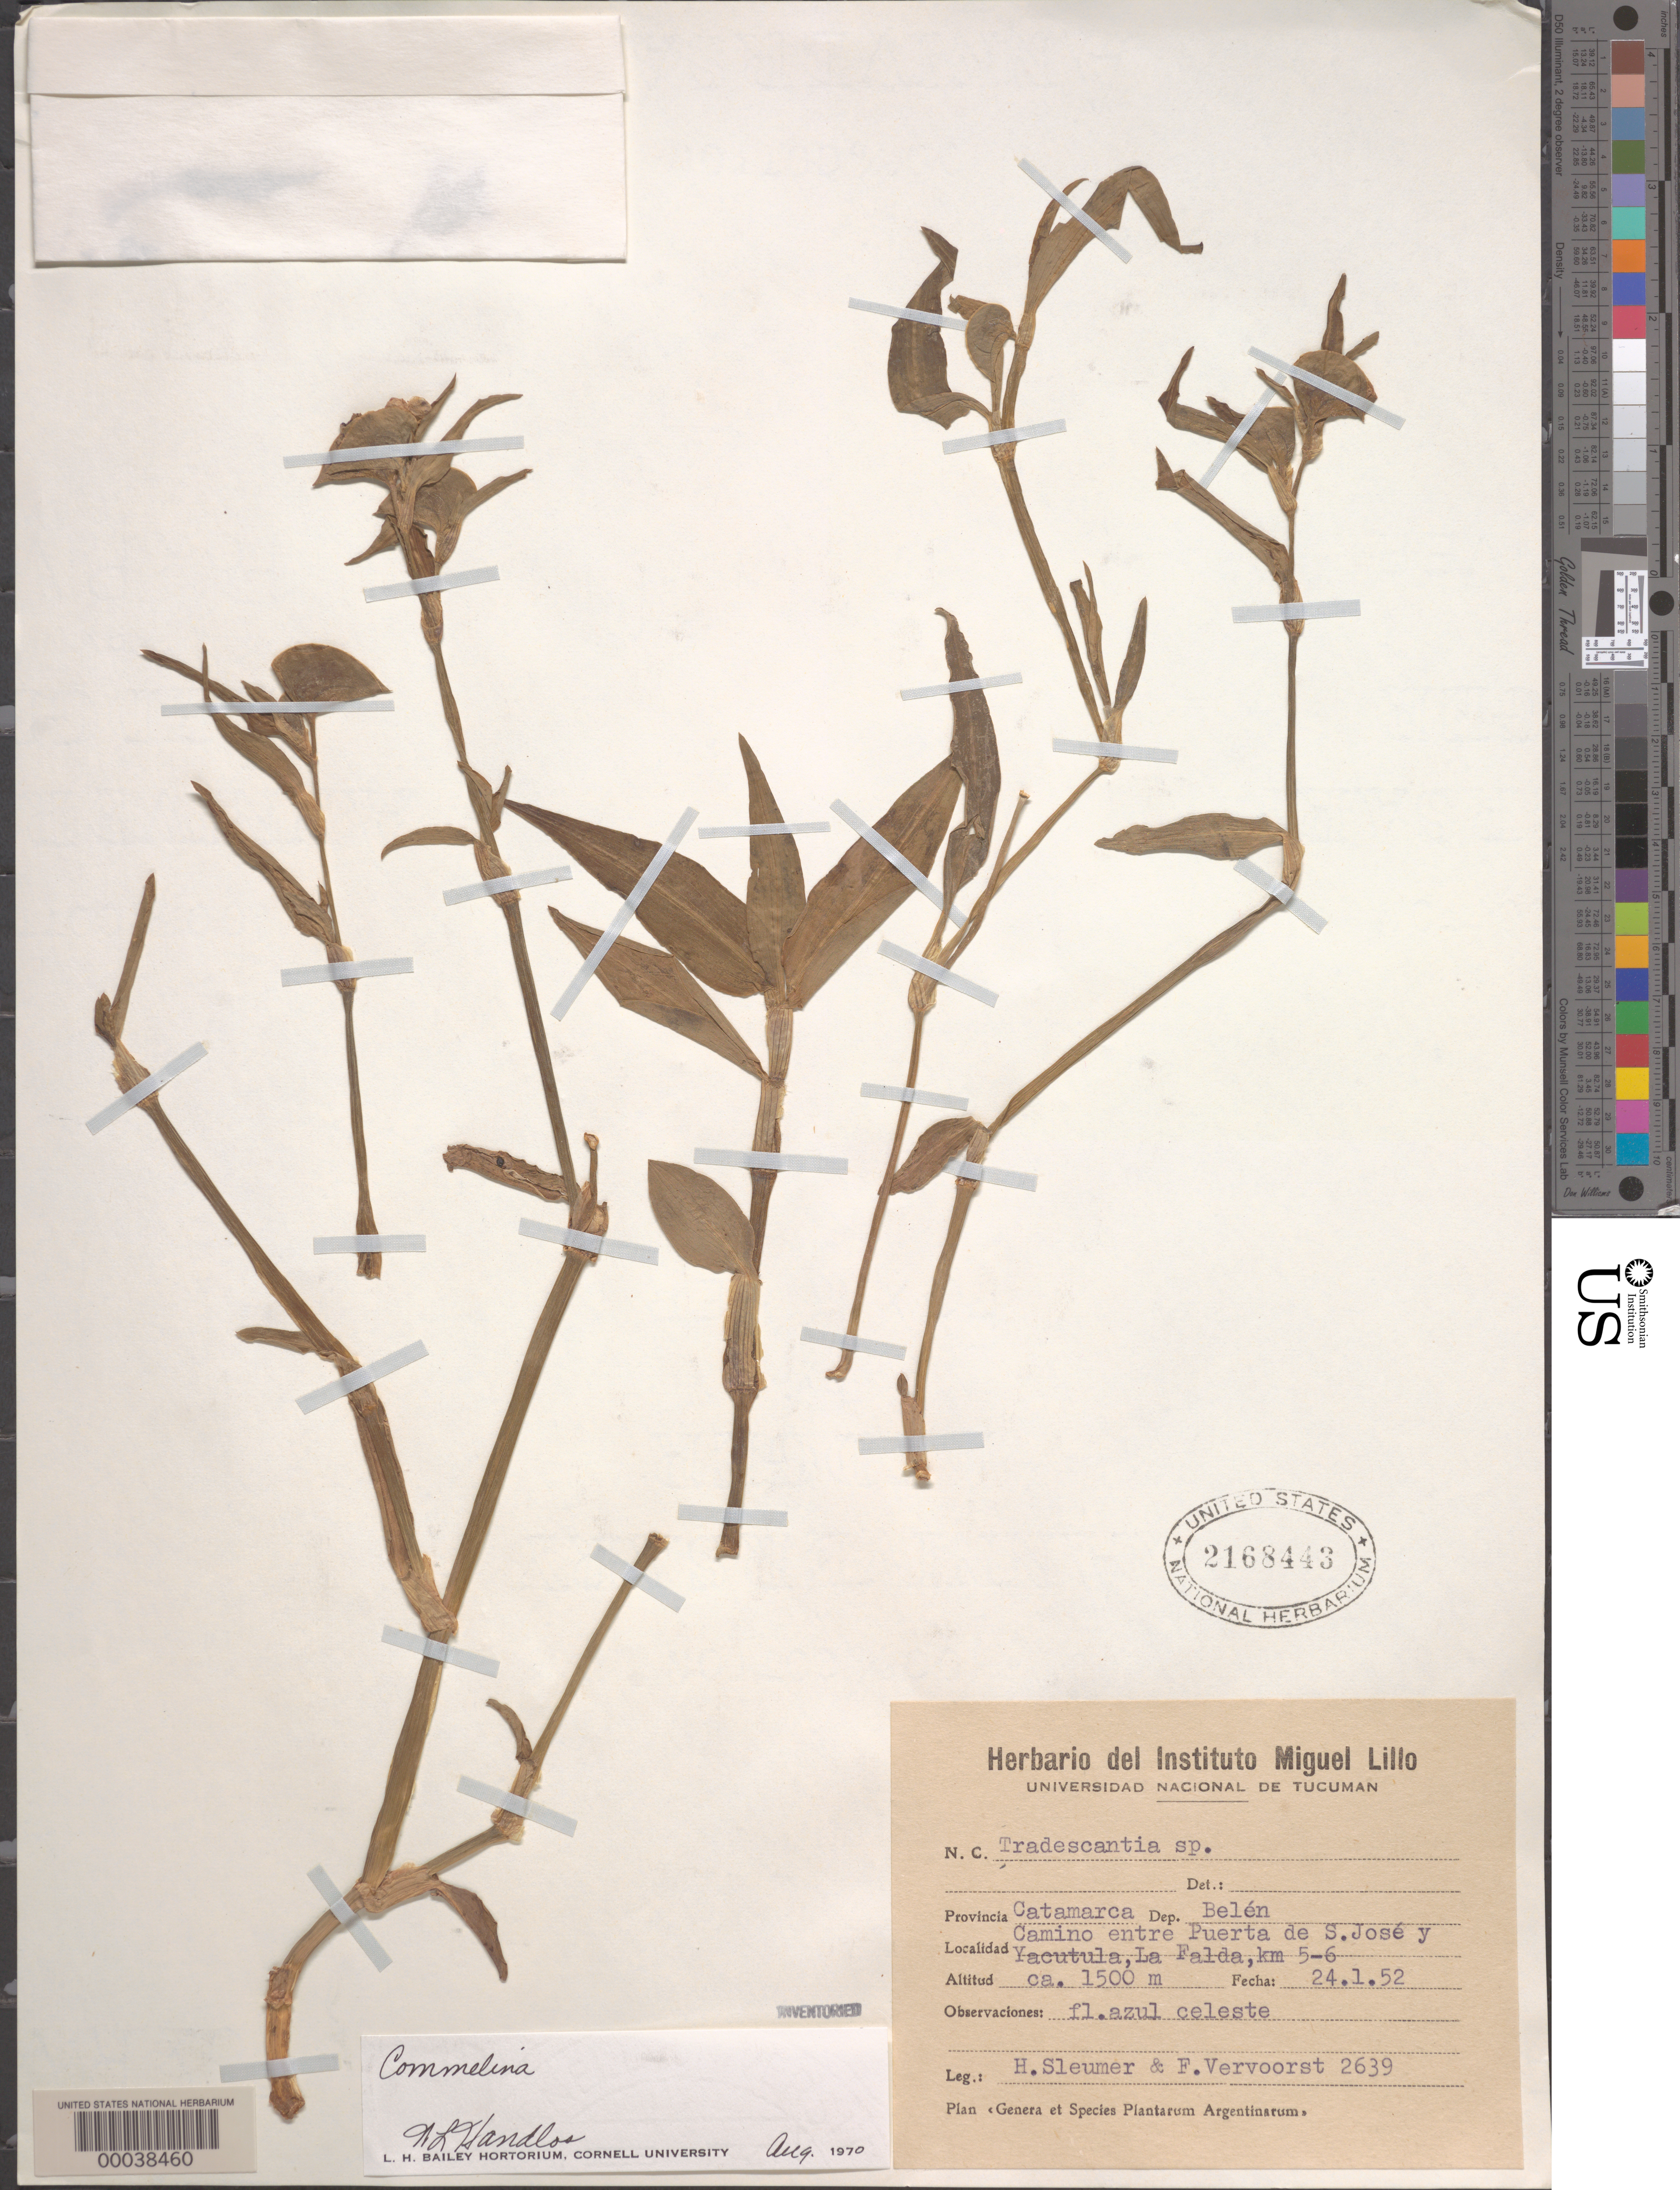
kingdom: Plantae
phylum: Tracheophyta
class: Liliopsida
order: Commelinales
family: Commelinaceae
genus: Commelina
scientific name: Commelina erecta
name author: L.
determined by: Faden, Robert B., (US), Smithsonian Institution - National Museum of Natural History (UNITED STATES)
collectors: H. O. Sleumer & F. B. Vervoorst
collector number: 2639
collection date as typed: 24 Jan 1952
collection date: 1952-01-24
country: Argentina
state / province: Catamarca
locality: Between Puerta de San Jose and Yacutula; la Falda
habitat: Roadside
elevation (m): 1500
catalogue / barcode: US 2168443